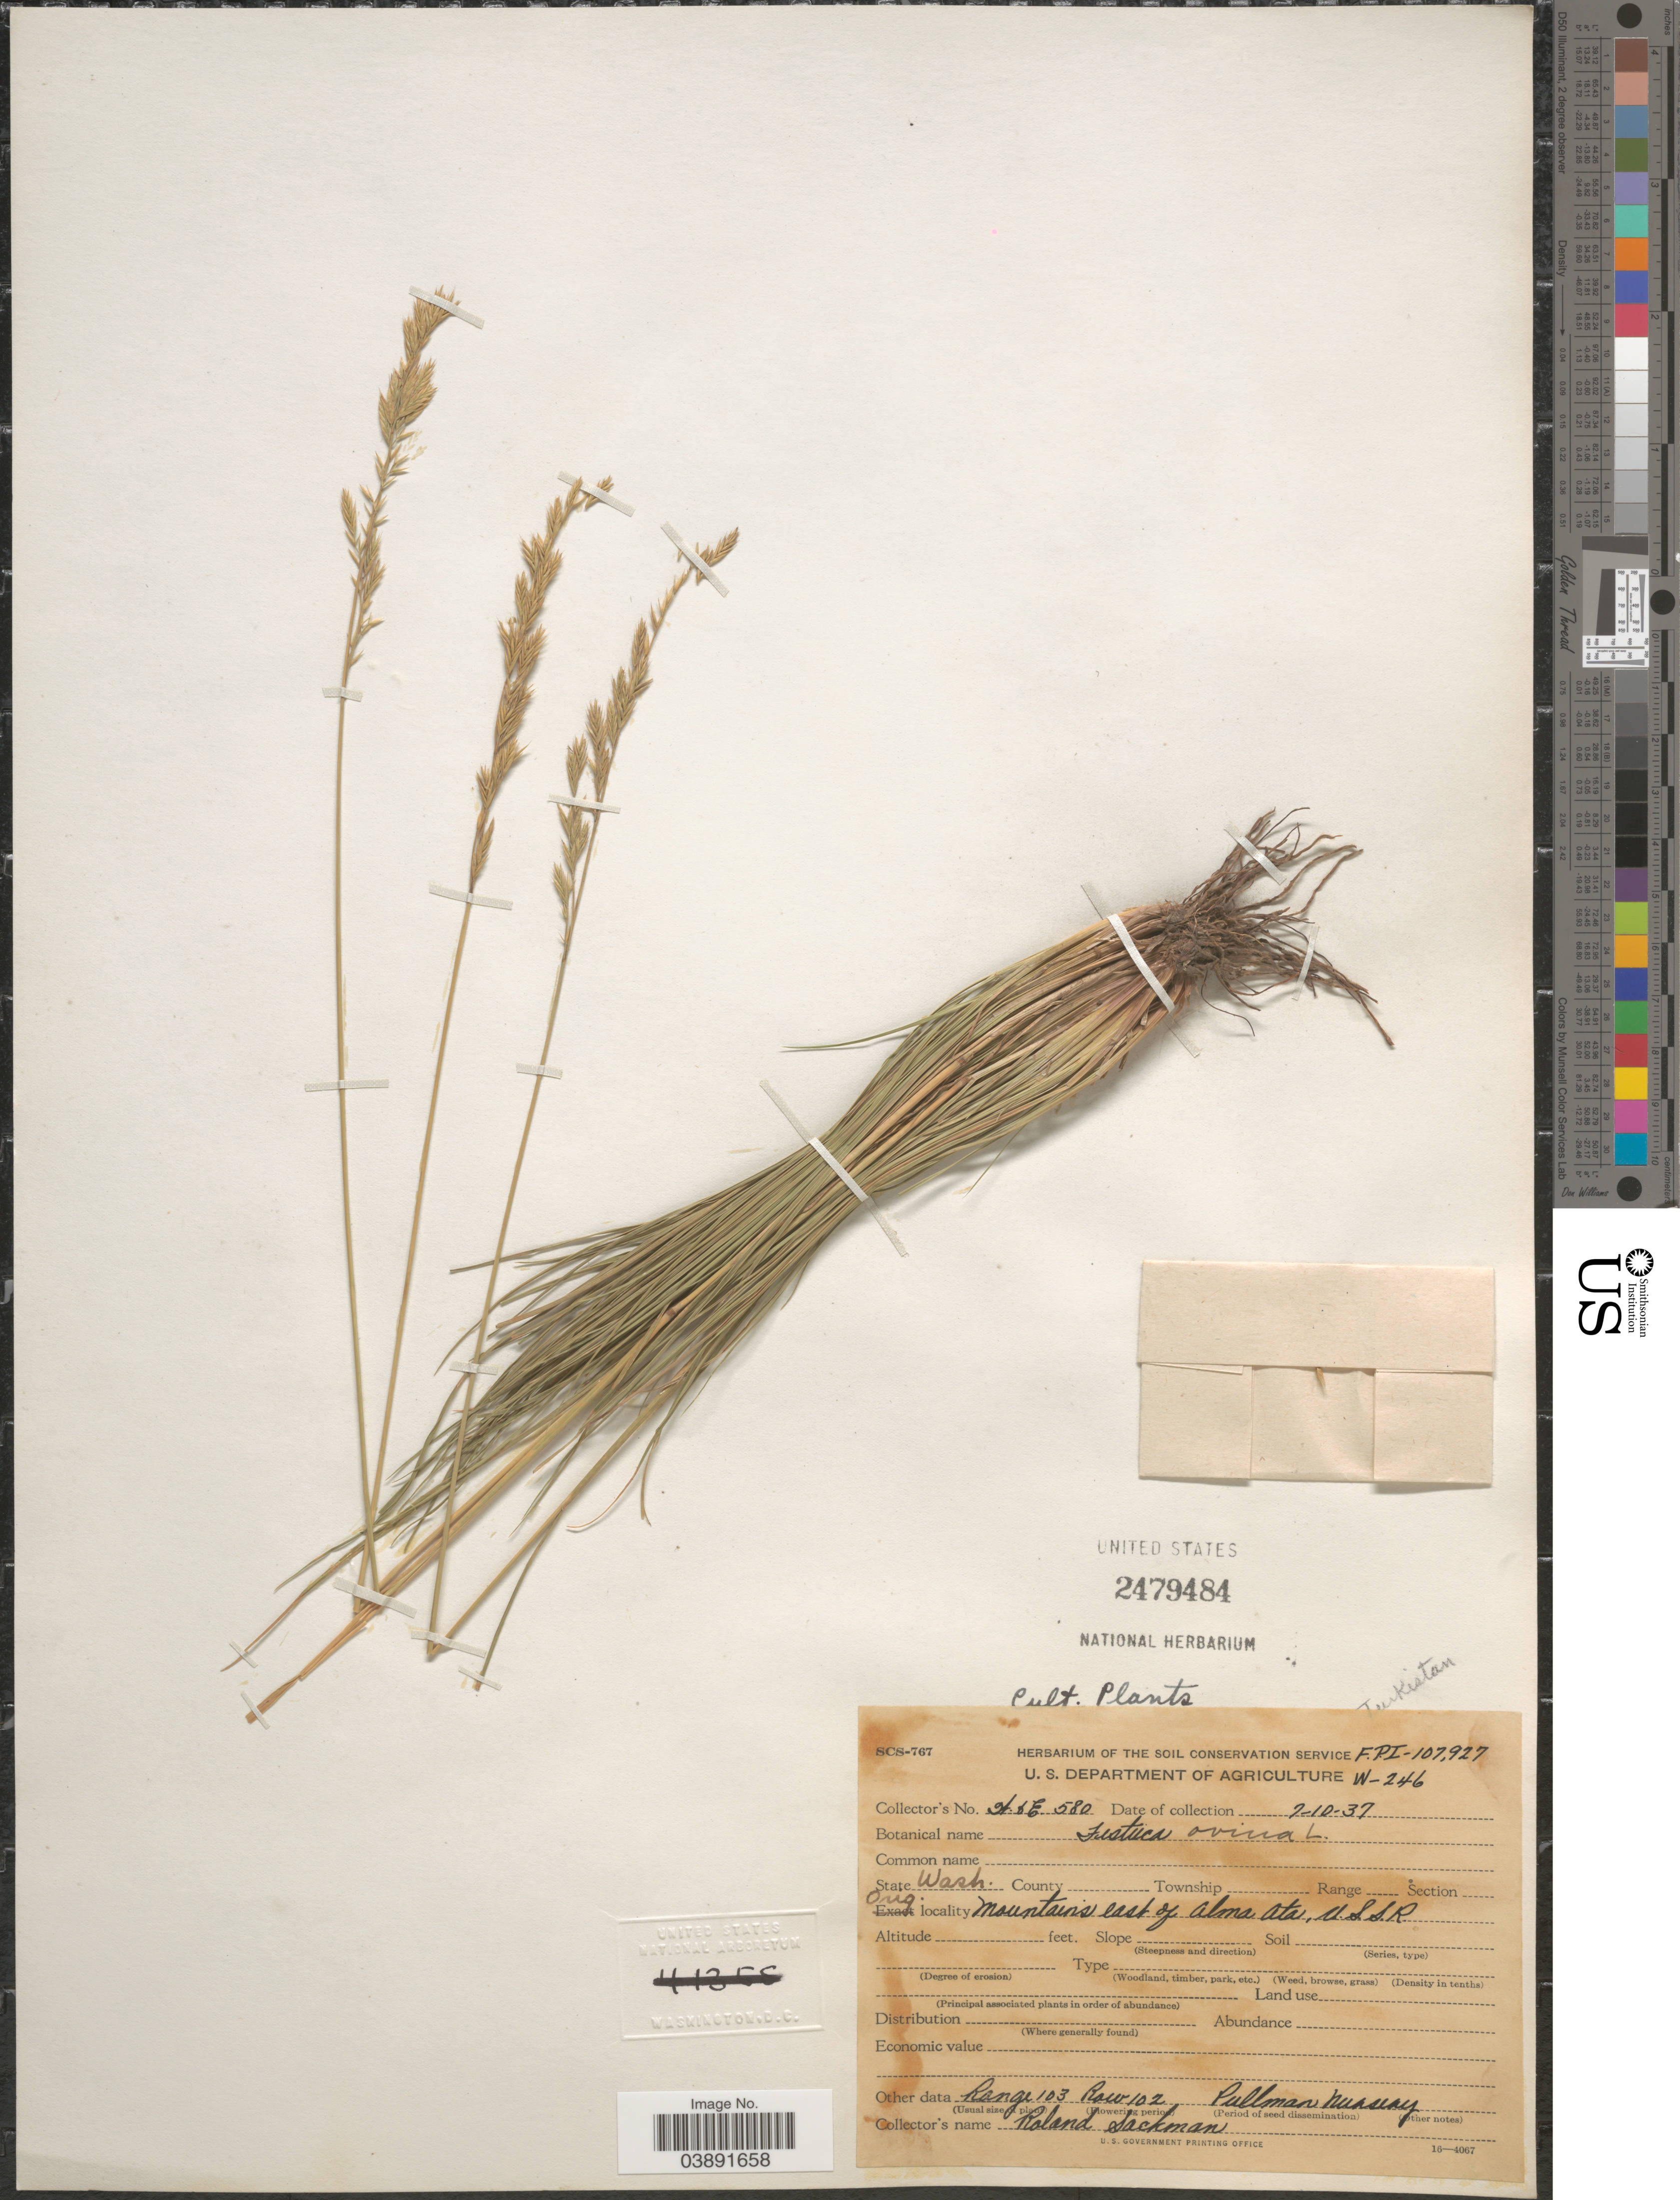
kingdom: Plantae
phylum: Tracheophyta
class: Liliopsida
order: Poales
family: Poaceae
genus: Festuca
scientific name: Festuca ovina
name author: L.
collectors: R. Jackman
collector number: H&E580*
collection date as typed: Transcribed d/m/y: 10/7/37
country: United States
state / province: Washington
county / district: Whitman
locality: Range 103 Row 102 Pullman Nursery.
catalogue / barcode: US 2479484